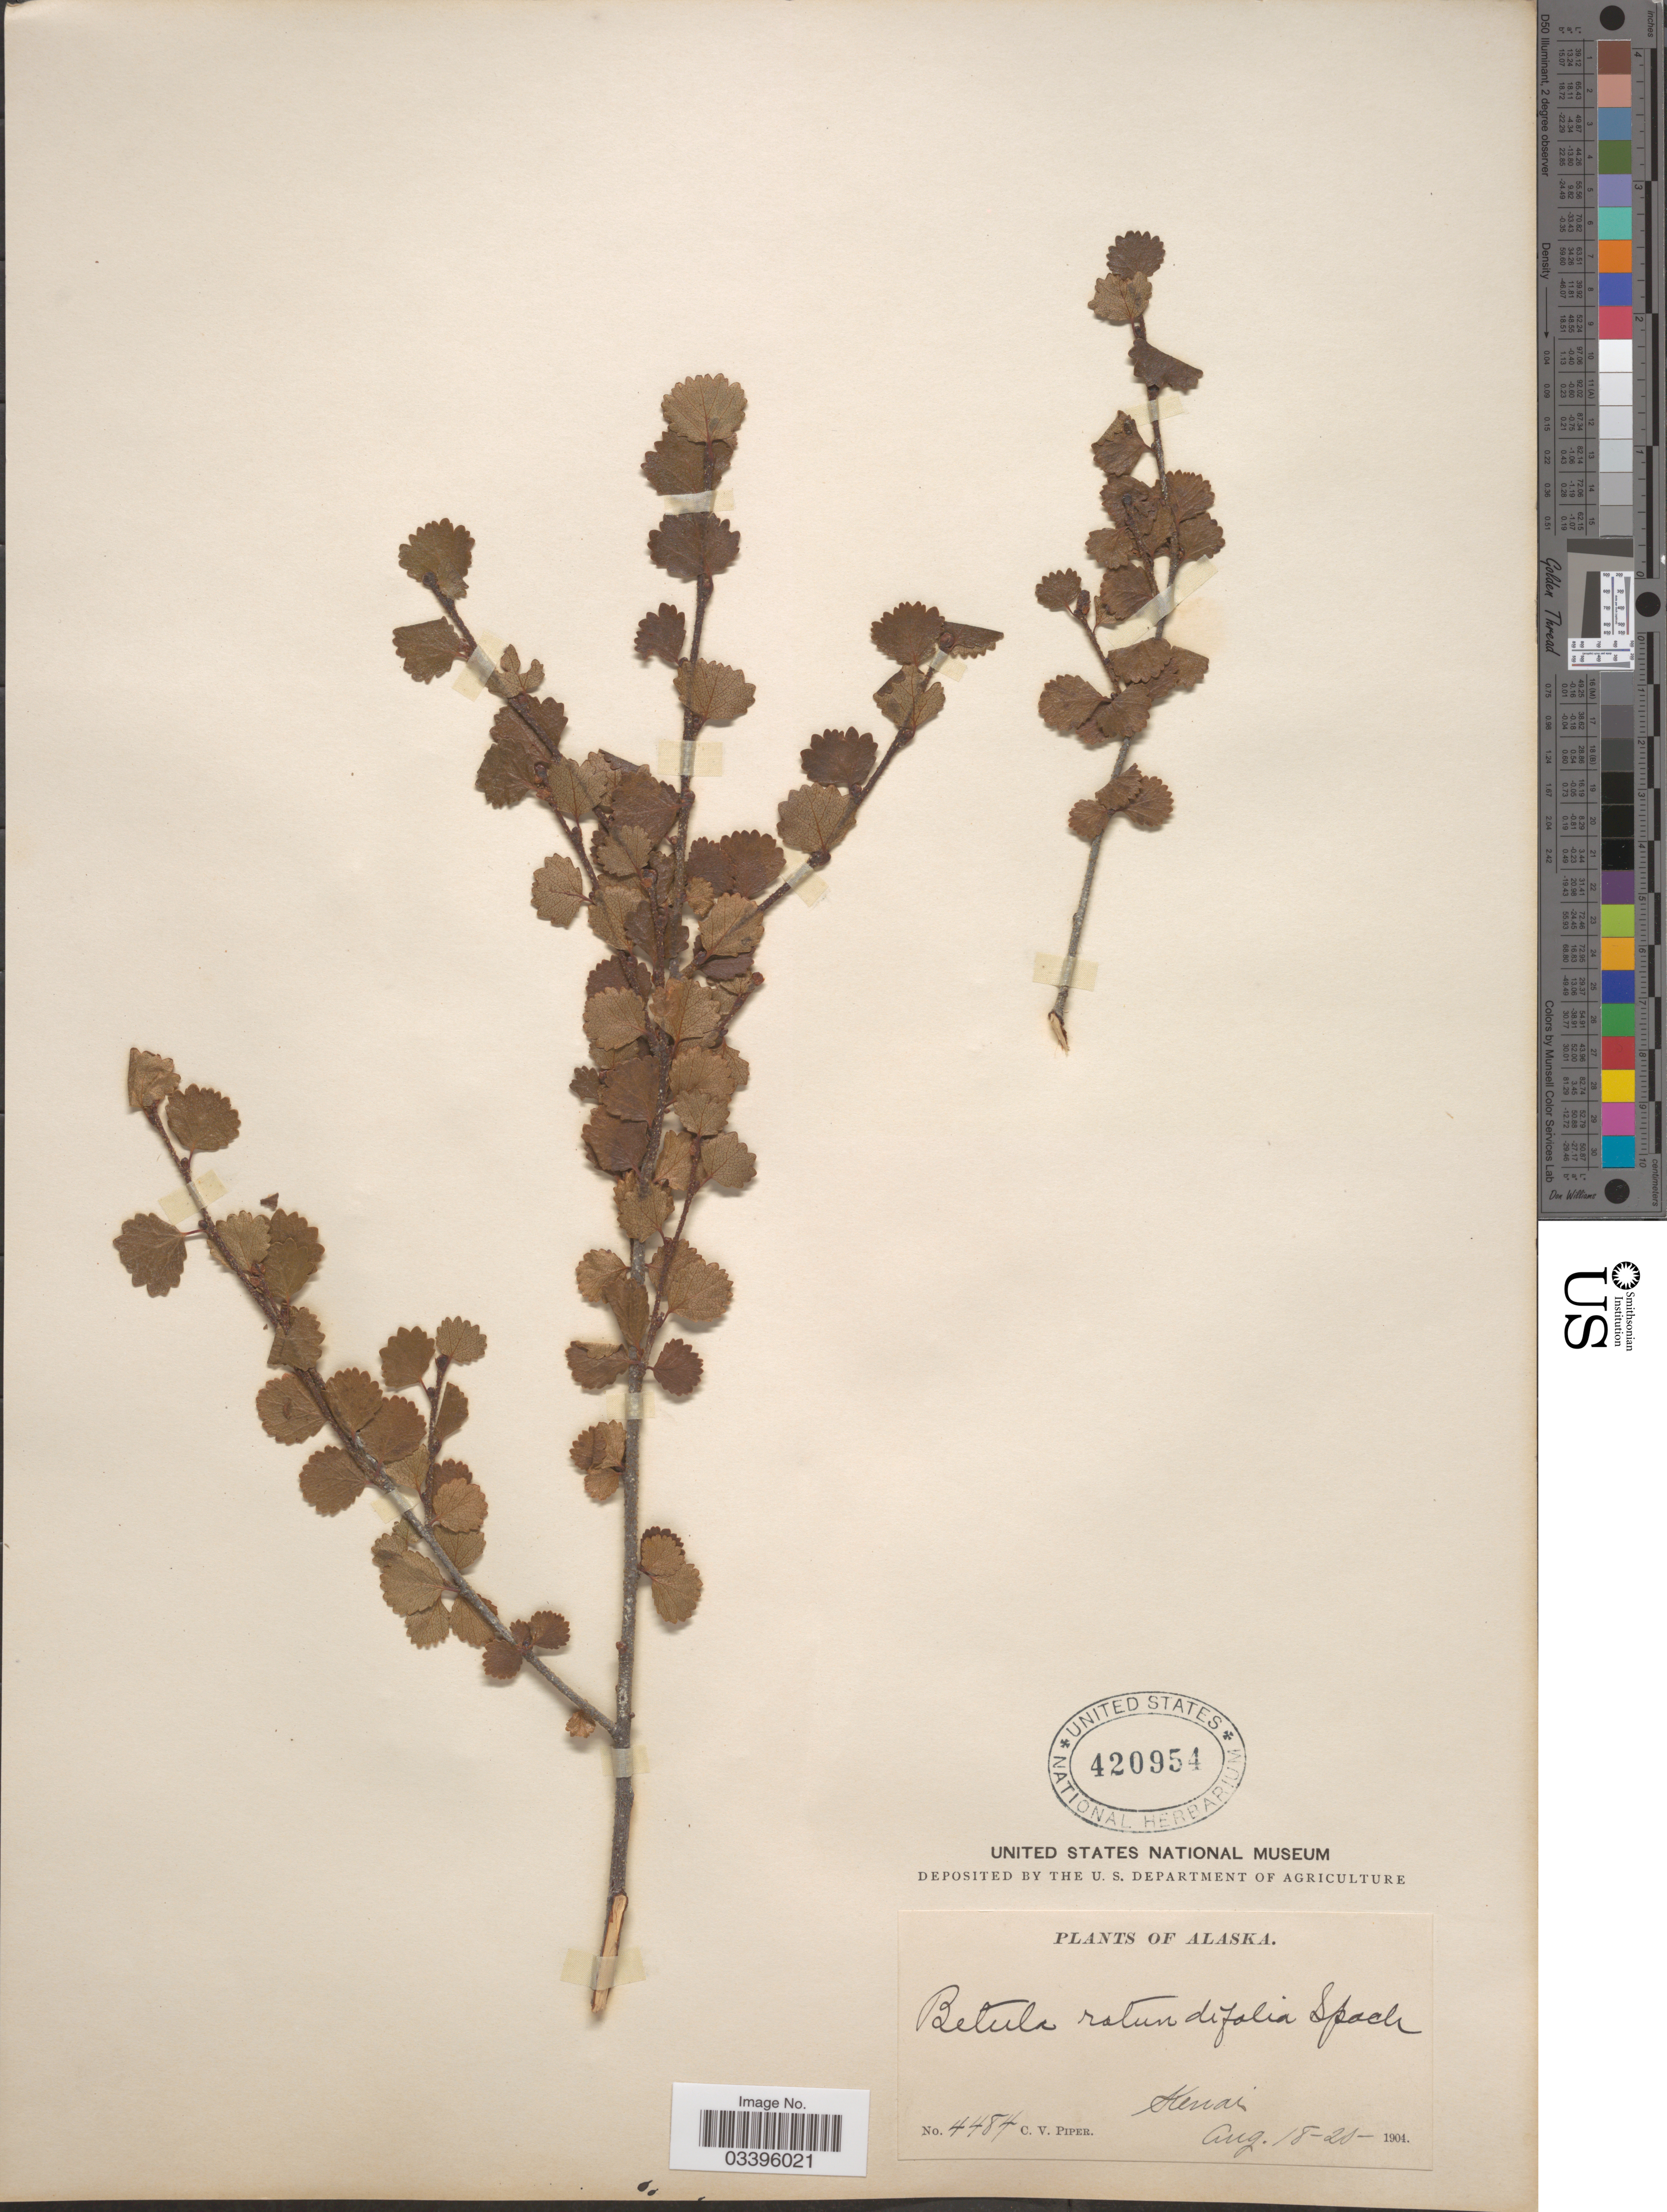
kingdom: Plantae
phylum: Tracheophyta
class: Magnoliopsida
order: Fagales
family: Betulaceae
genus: Betula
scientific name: Betula nana subsp. rotundifolia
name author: (Spach) Malyschev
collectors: C. V. Piper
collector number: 4484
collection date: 1904-08-18/1904-08-20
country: United States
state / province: Alaska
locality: Kenai.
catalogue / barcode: US 420954